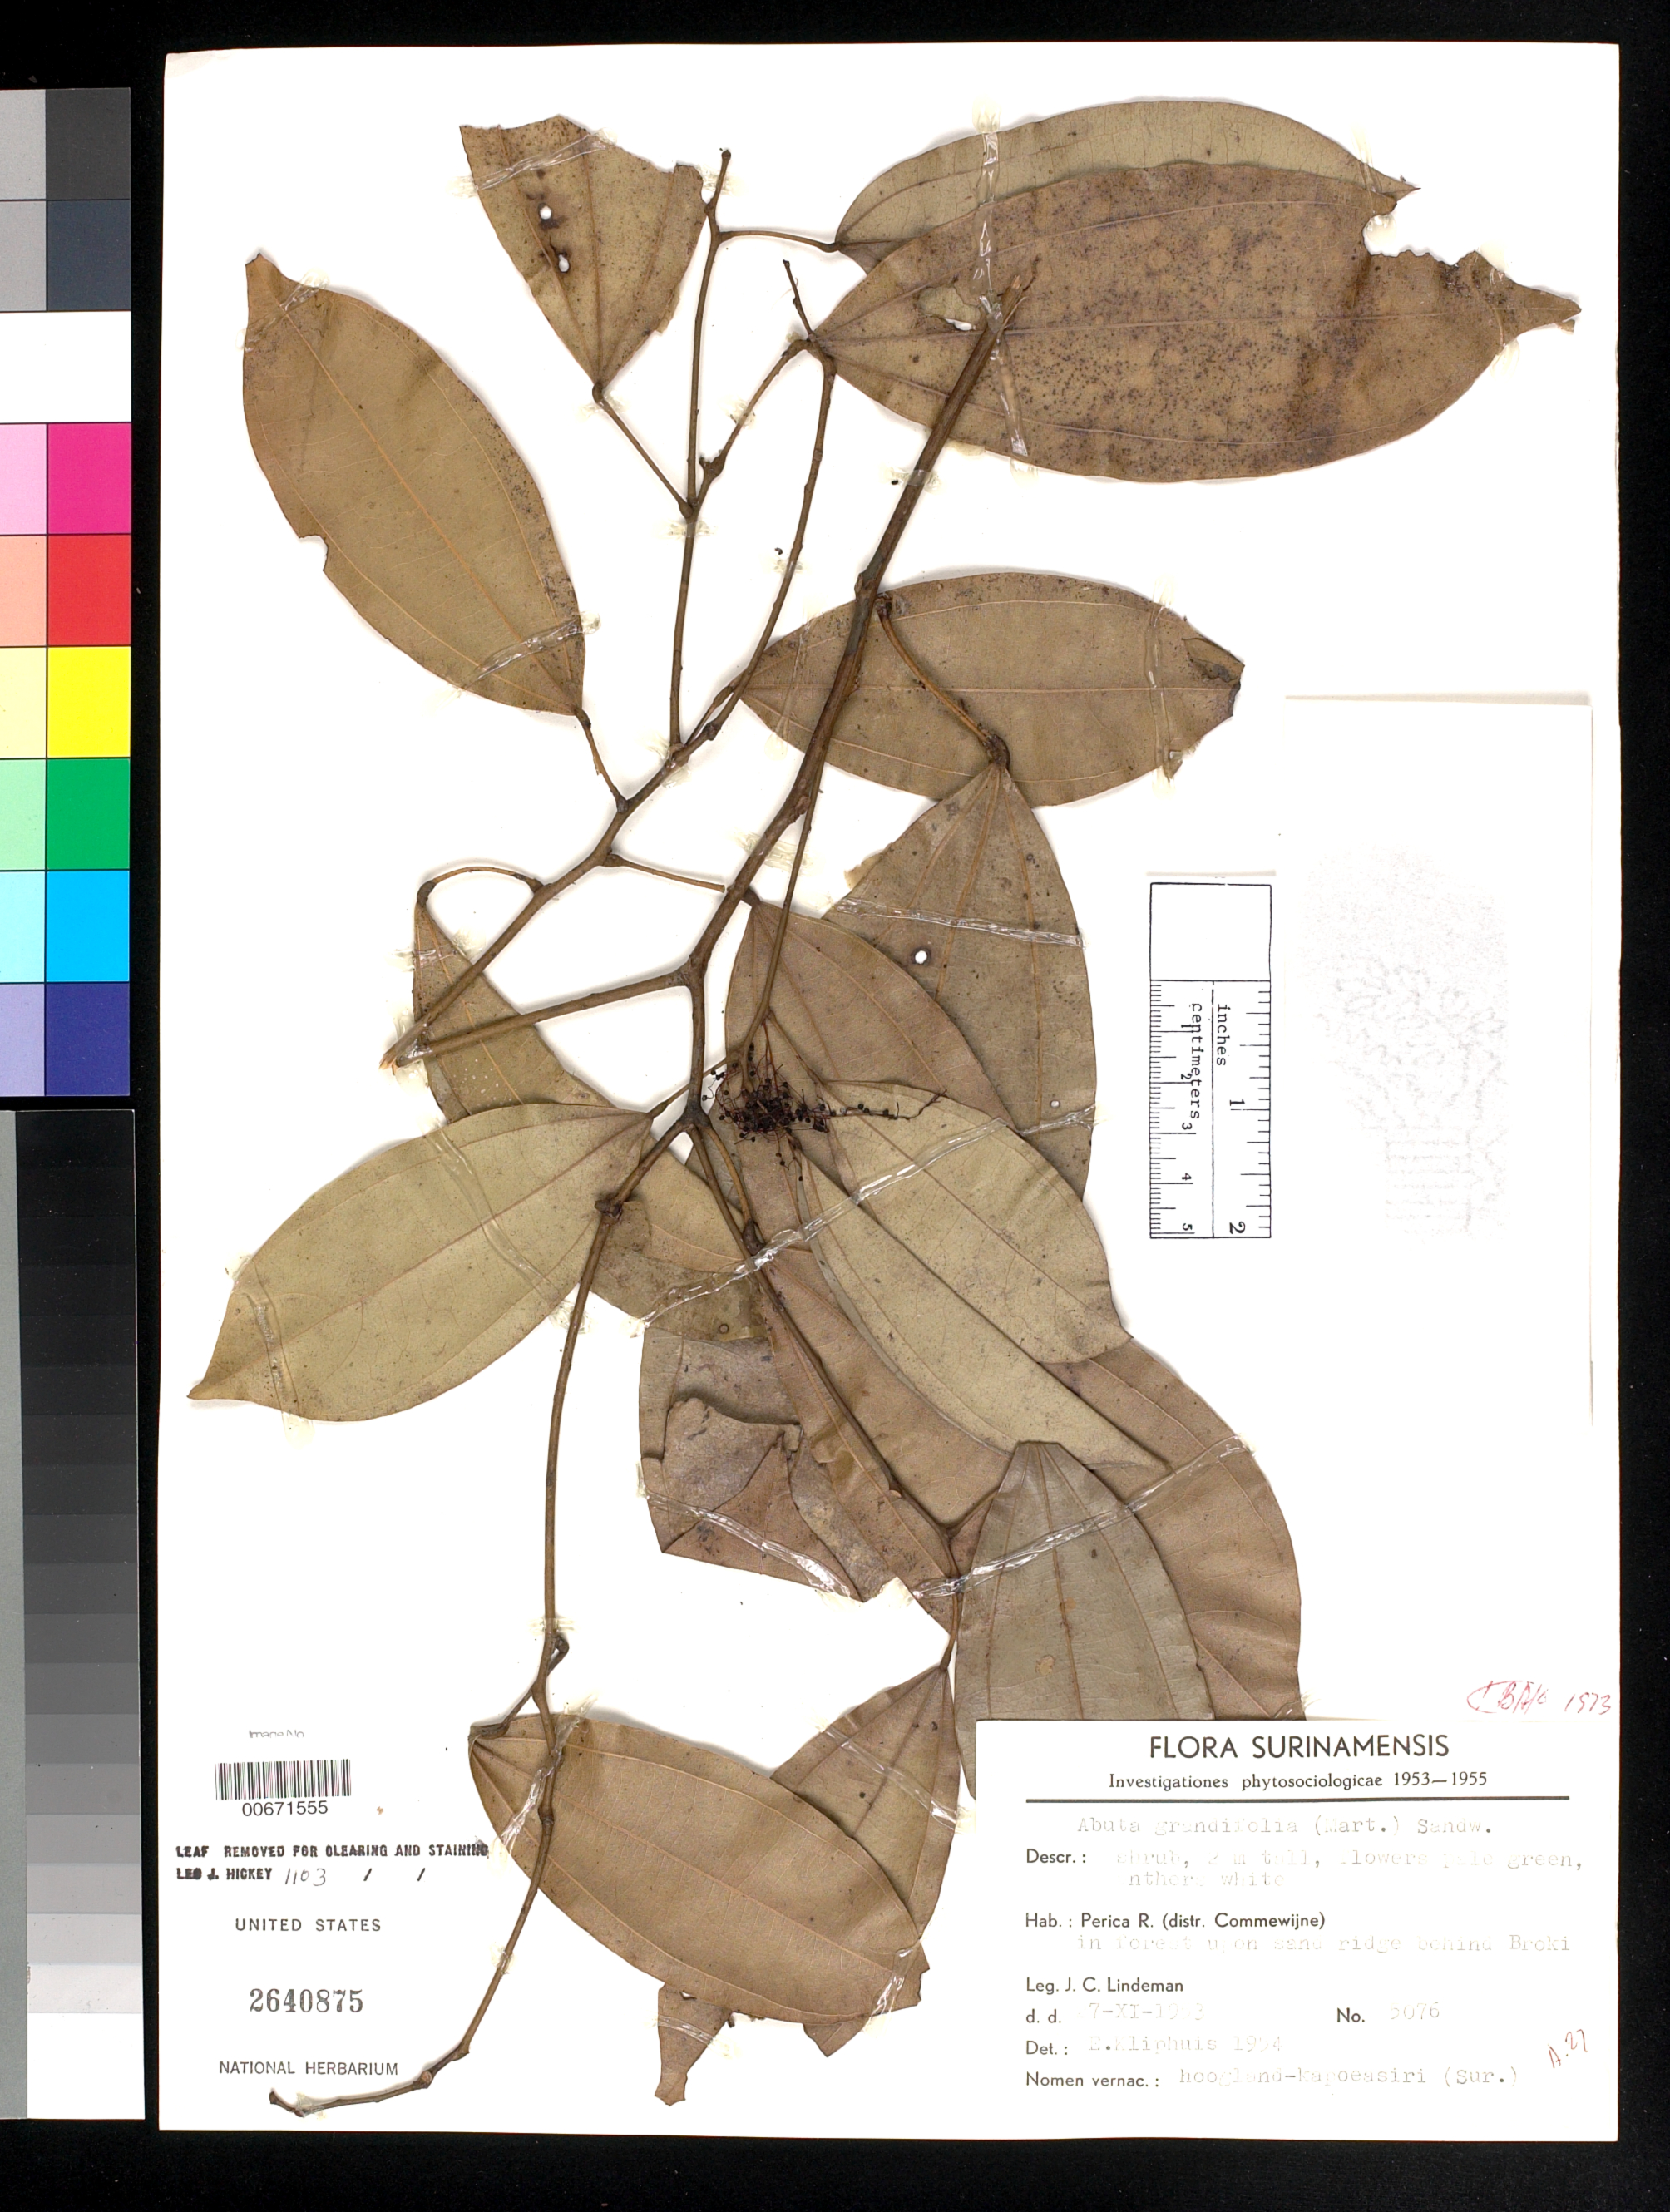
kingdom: Plantae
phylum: Tracheophyta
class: Magnoliopsida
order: Ranunculales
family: Menispermaceae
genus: Abuta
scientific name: Abuta grandifolia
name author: (Mart.) Sandwith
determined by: Krukoff, B. A.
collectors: J. C. Lindeman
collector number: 5076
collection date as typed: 27-Nov-54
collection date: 1954-11-27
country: Suriname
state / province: Commewijne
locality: Perica R., behind Broki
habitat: Forest on sand ridge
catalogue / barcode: US 2640875